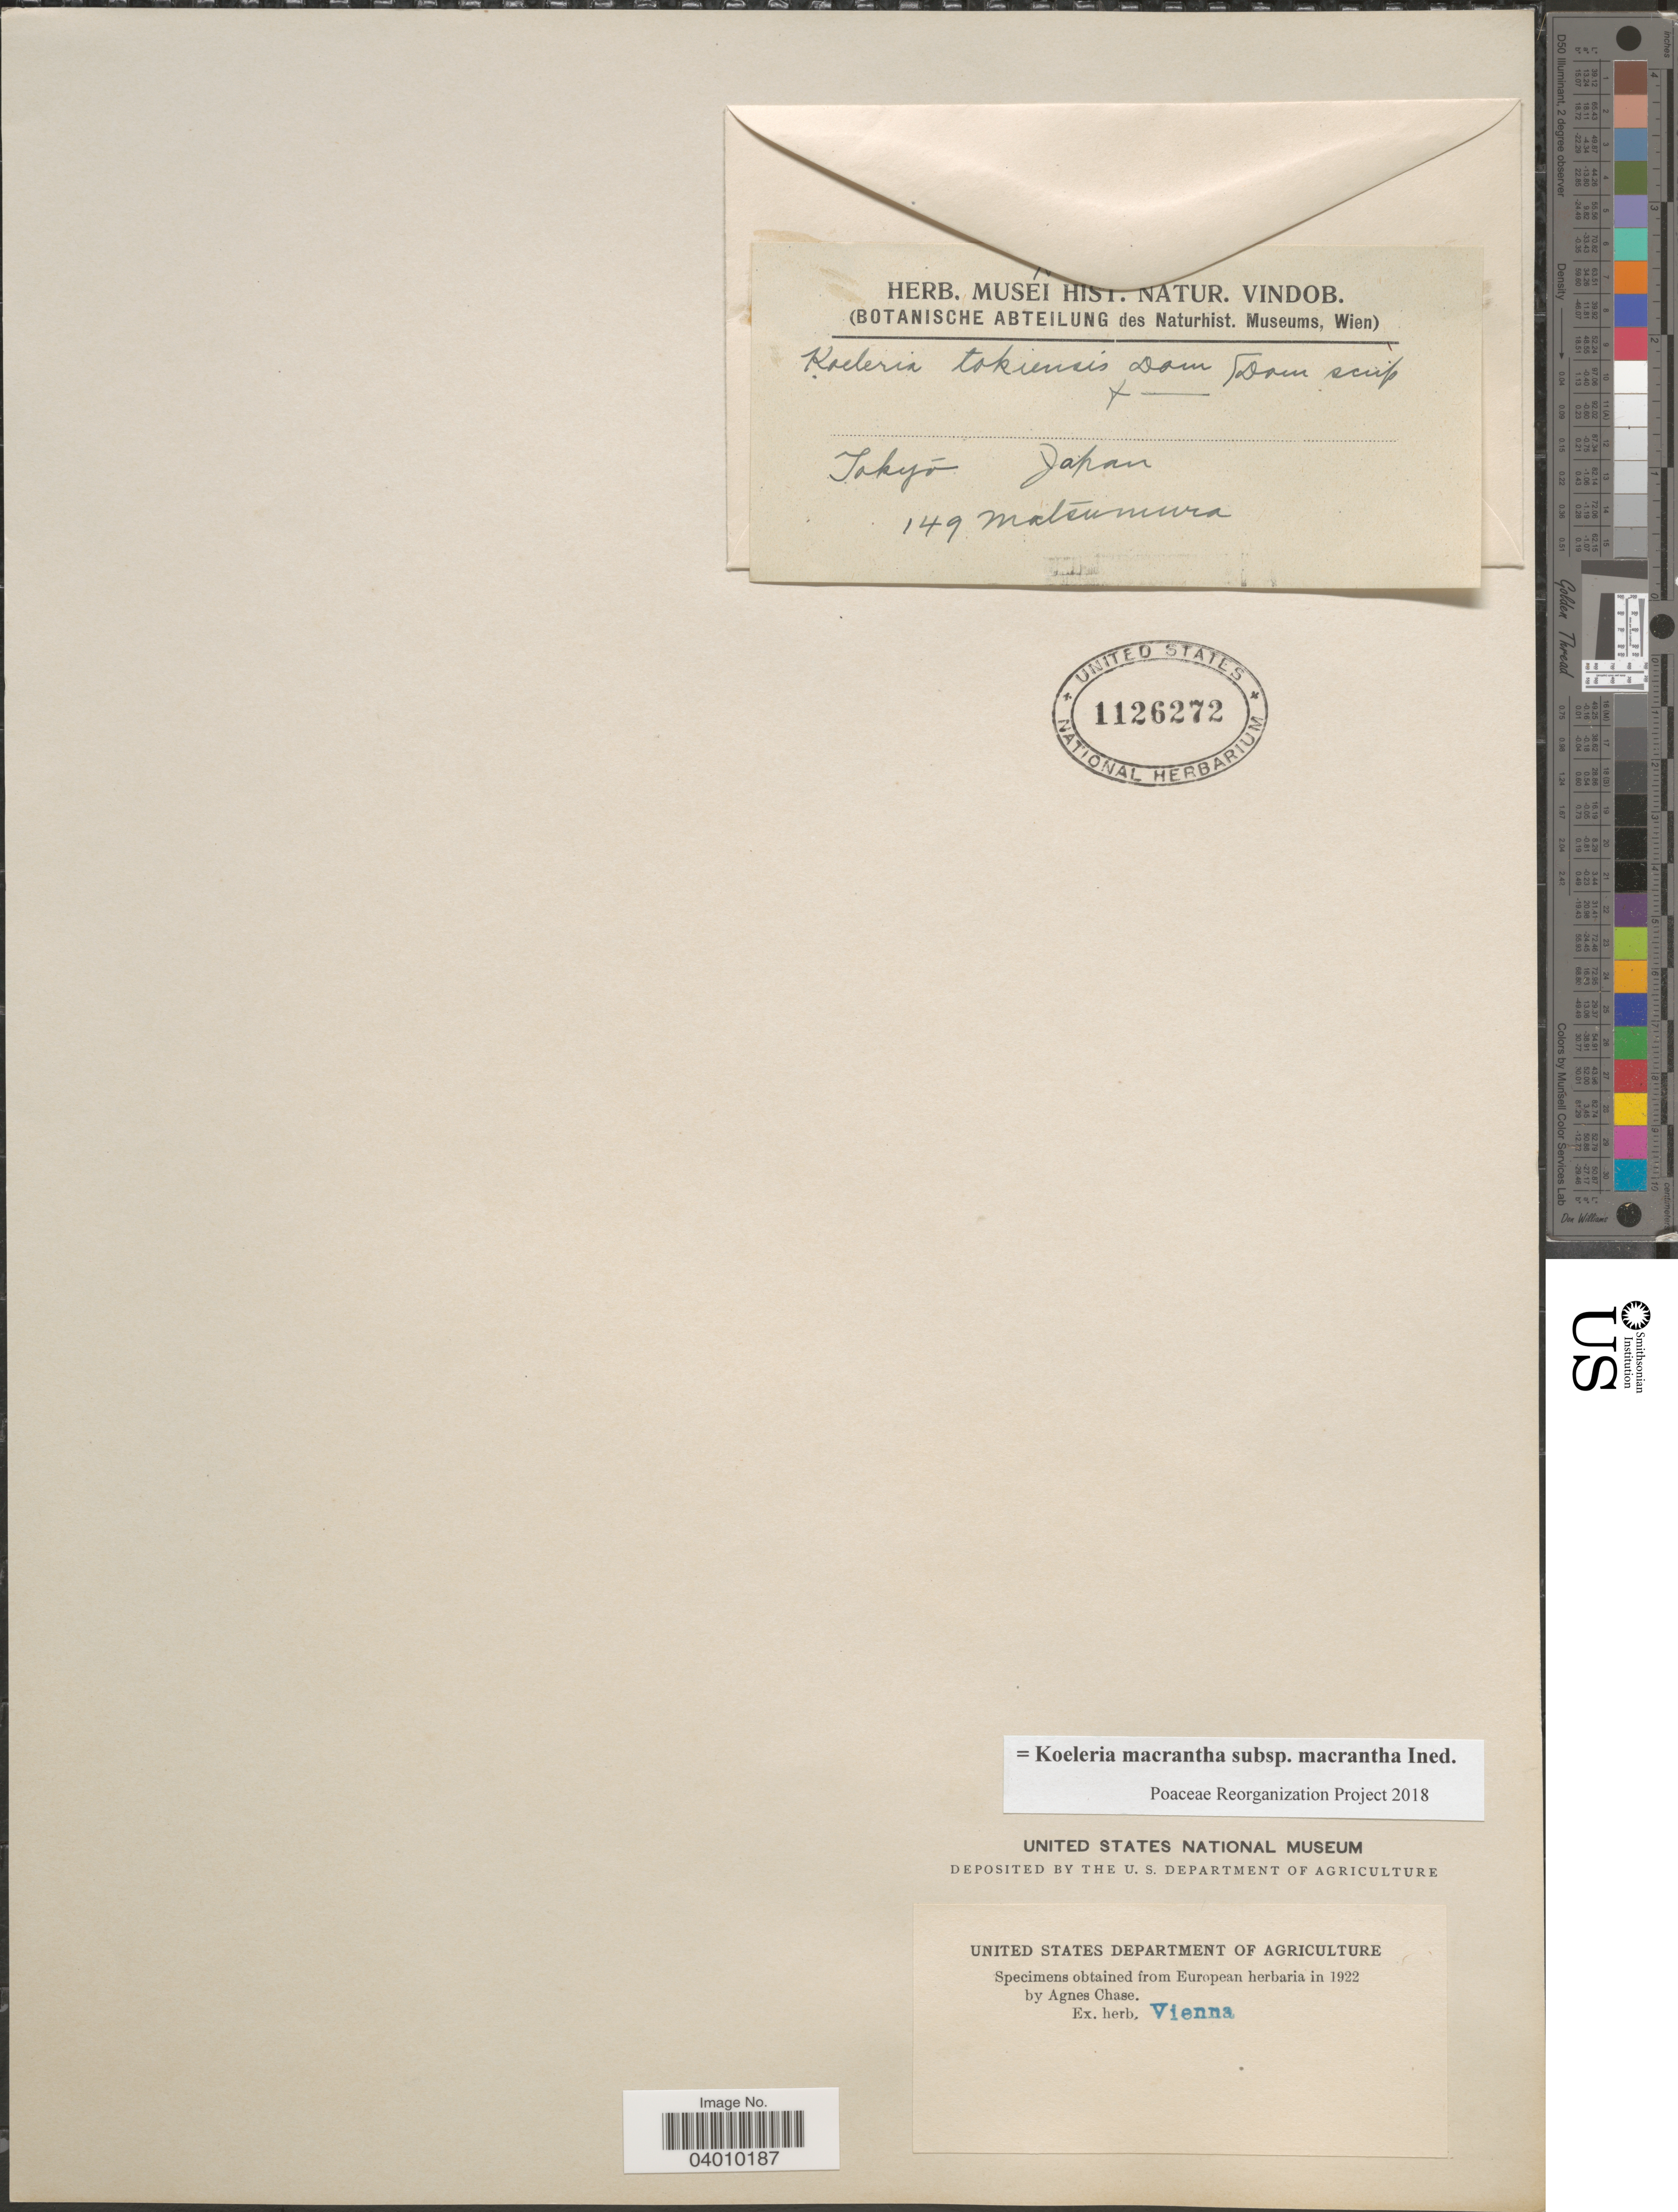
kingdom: Plantae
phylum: Tracheophyta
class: Liliopsida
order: Poales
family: Poaceae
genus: Koeleria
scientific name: Koeleria macrantha subsp. macrantha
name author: (Ledeb.) Schult.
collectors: -- Matsumura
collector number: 149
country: Japan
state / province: Tokyo, Federal City of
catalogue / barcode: US 1126272